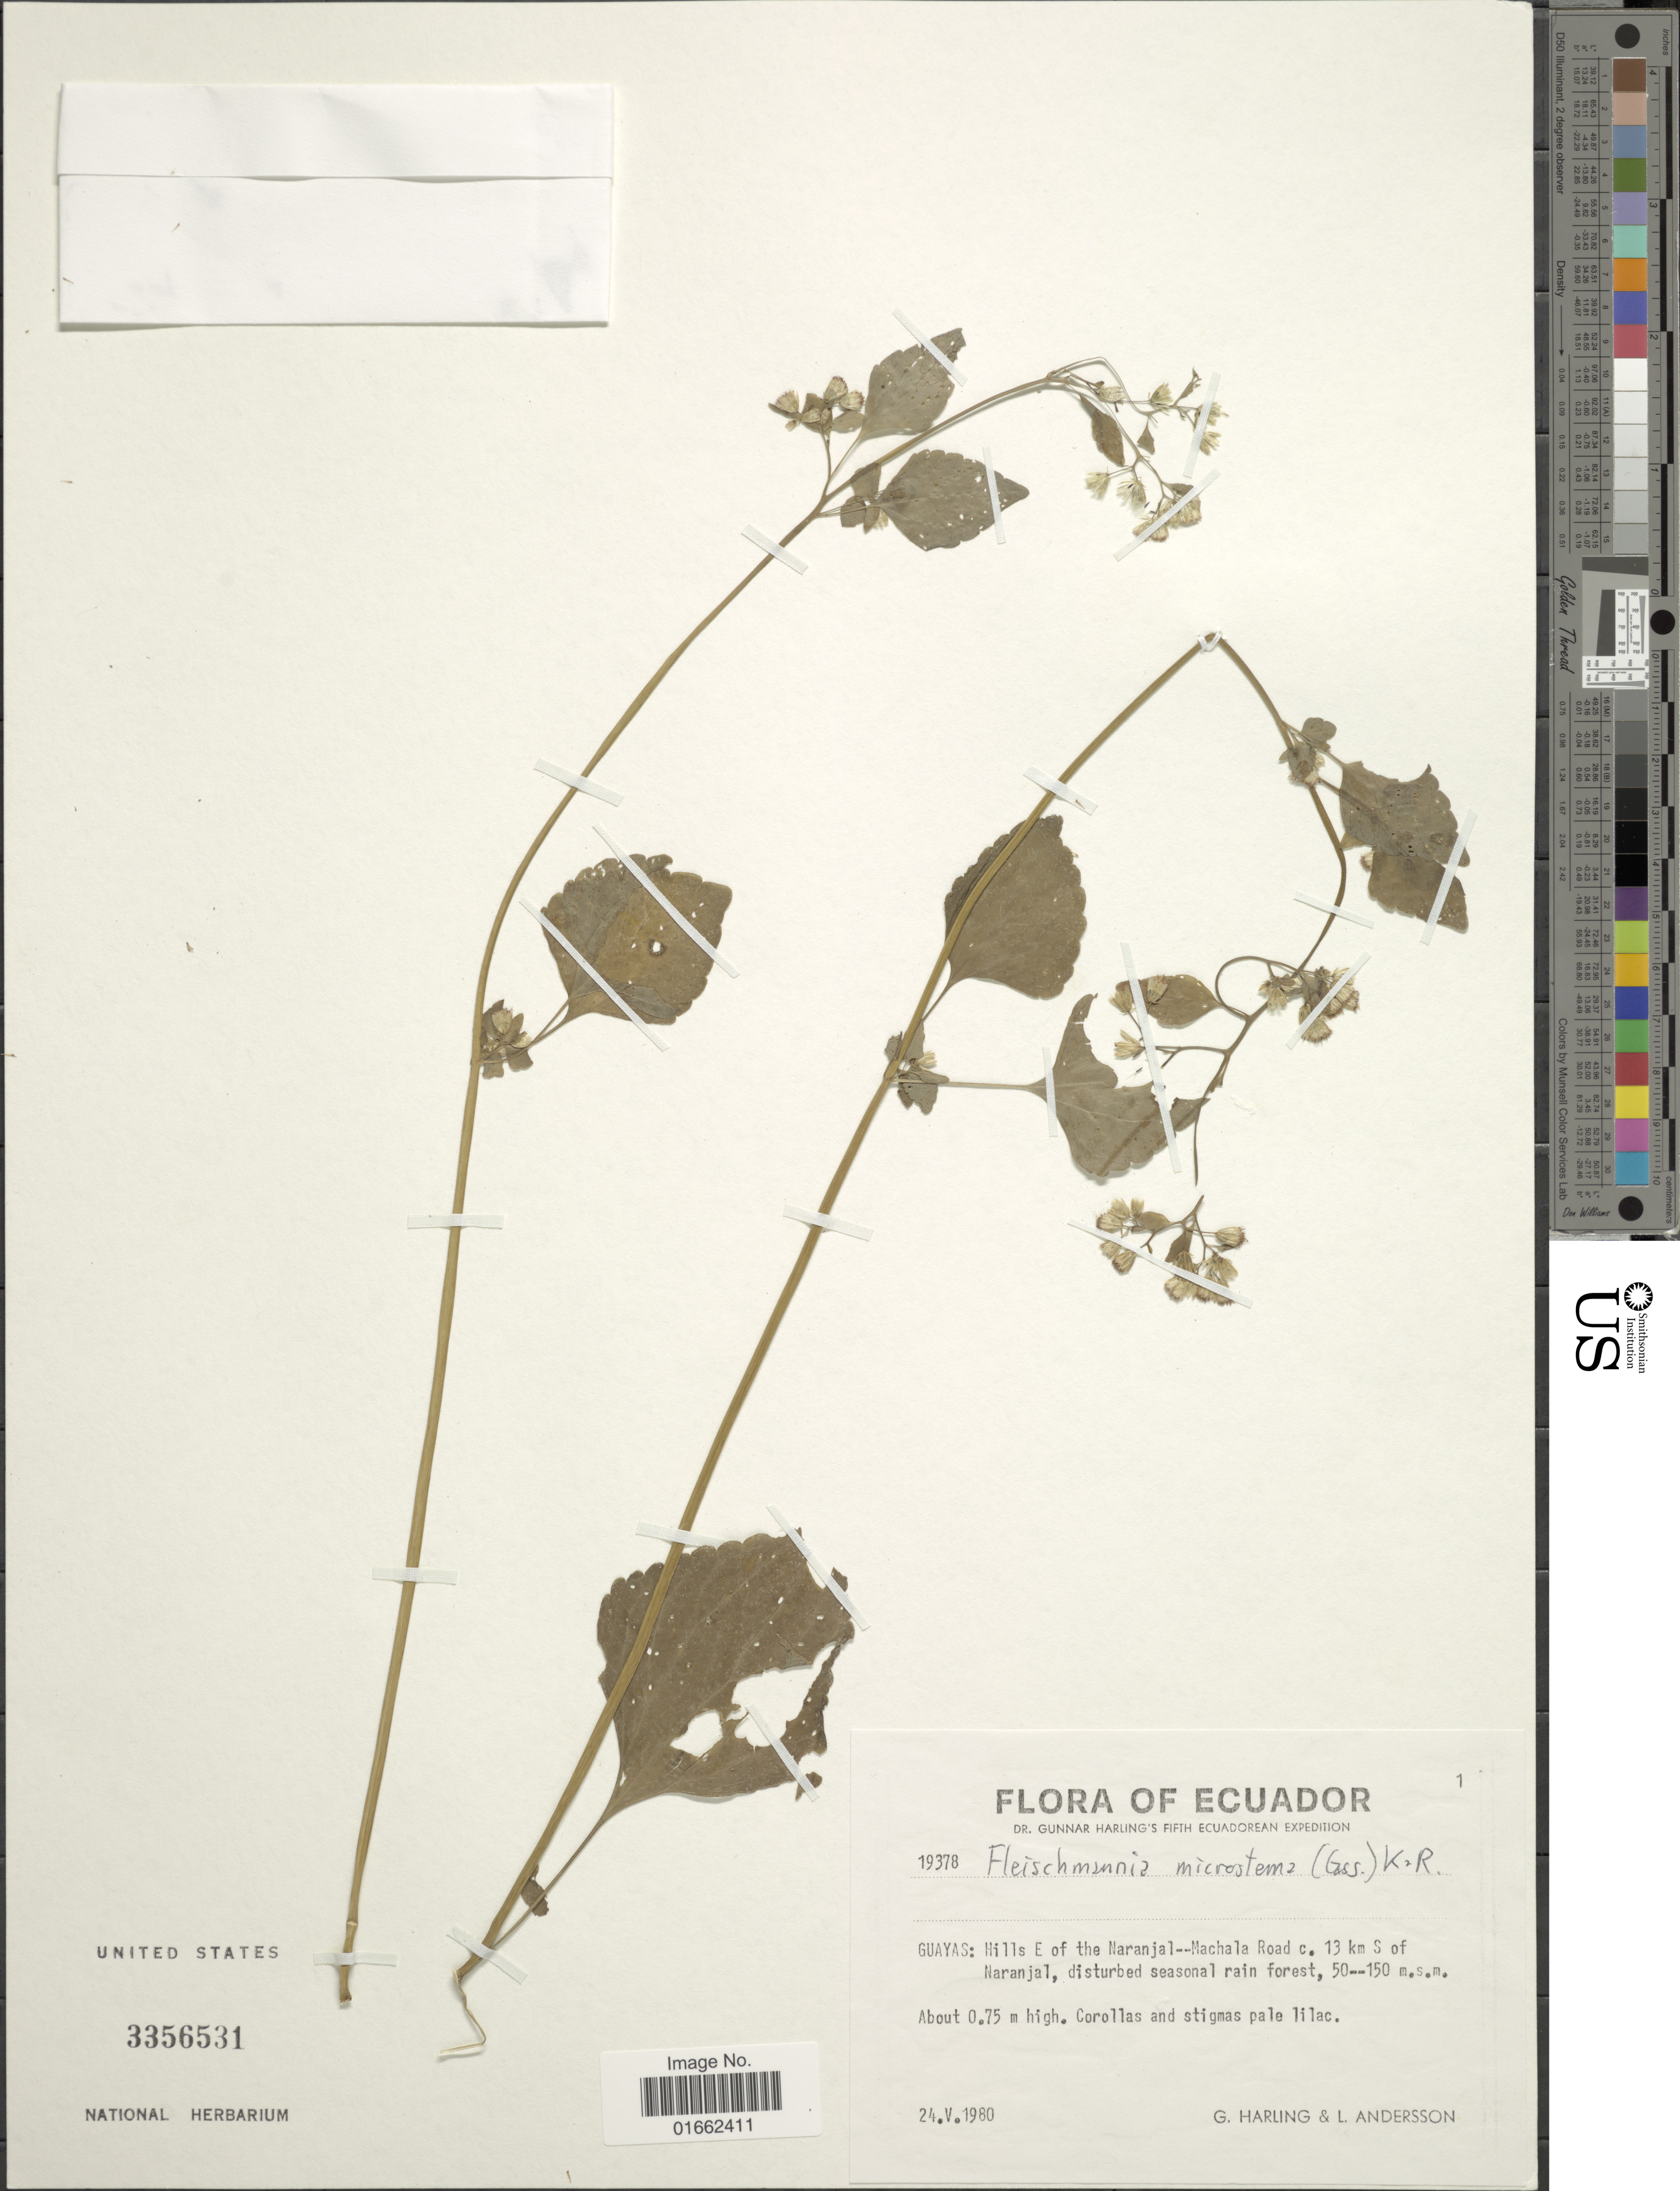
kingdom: Plantae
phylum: Tracheophyta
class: Magnoliopsida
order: Asterales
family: Asteraceae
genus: Fleischmannia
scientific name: Fleischmannia microstemon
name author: (Cass.) R.M. King & H. Rob.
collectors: G. Harling & L. Andersson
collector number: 19378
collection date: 1980-05-24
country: Ecuador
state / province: Guayas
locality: Guayas: Hills E of the Naranjal -- Machala Road c. 13 km S of Naranjal, disturbed seasonal rain forest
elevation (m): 50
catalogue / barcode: US 3356531